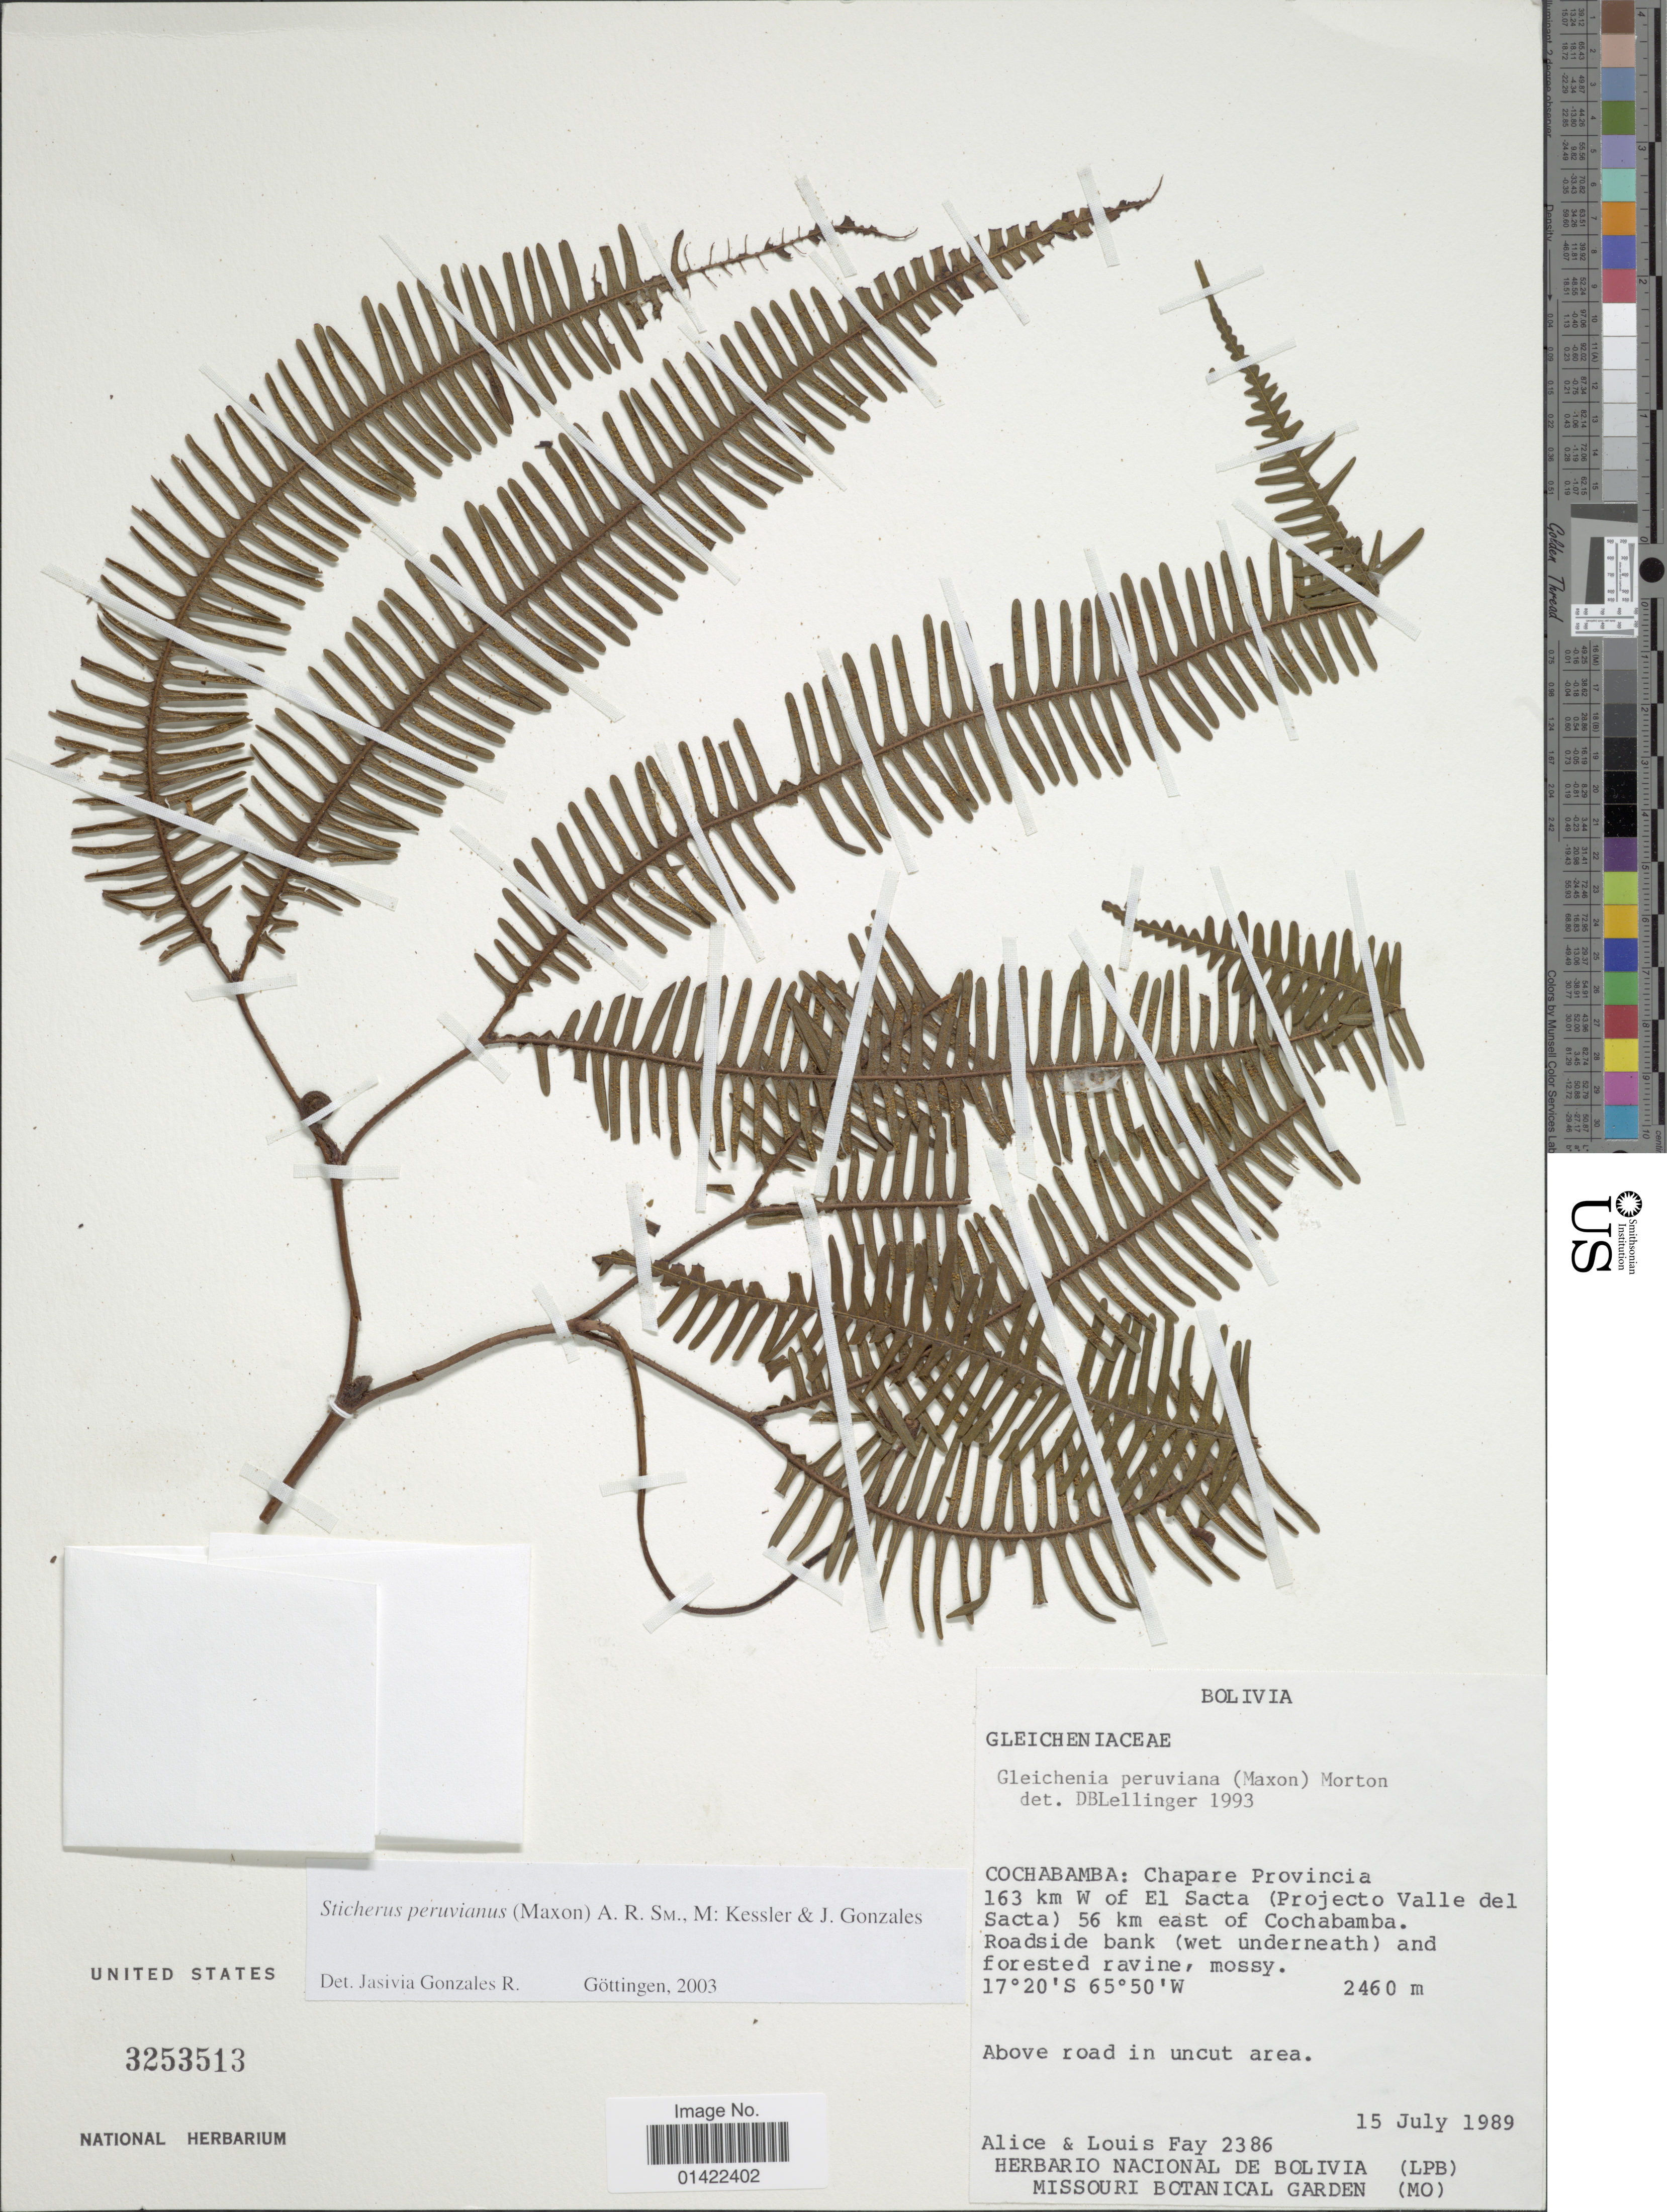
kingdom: Plantae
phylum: Tracheophyta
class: Polypodiopsida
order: Gleicheniales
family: Gleicheniaceae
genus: Sticherus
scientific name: Sticherus peruvianus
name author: (Maxon) A.R. Sm. et al.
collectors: A. Fay & L. Fay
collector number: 2386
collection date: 1989-07-15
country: Bolivia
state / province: Cochabamba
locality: Chapare Provincia, 163 km W of El Sacta (Projecto Valle del Sacta) 56 km east of Cochabamba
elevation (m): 2460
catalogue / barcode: US 3253513